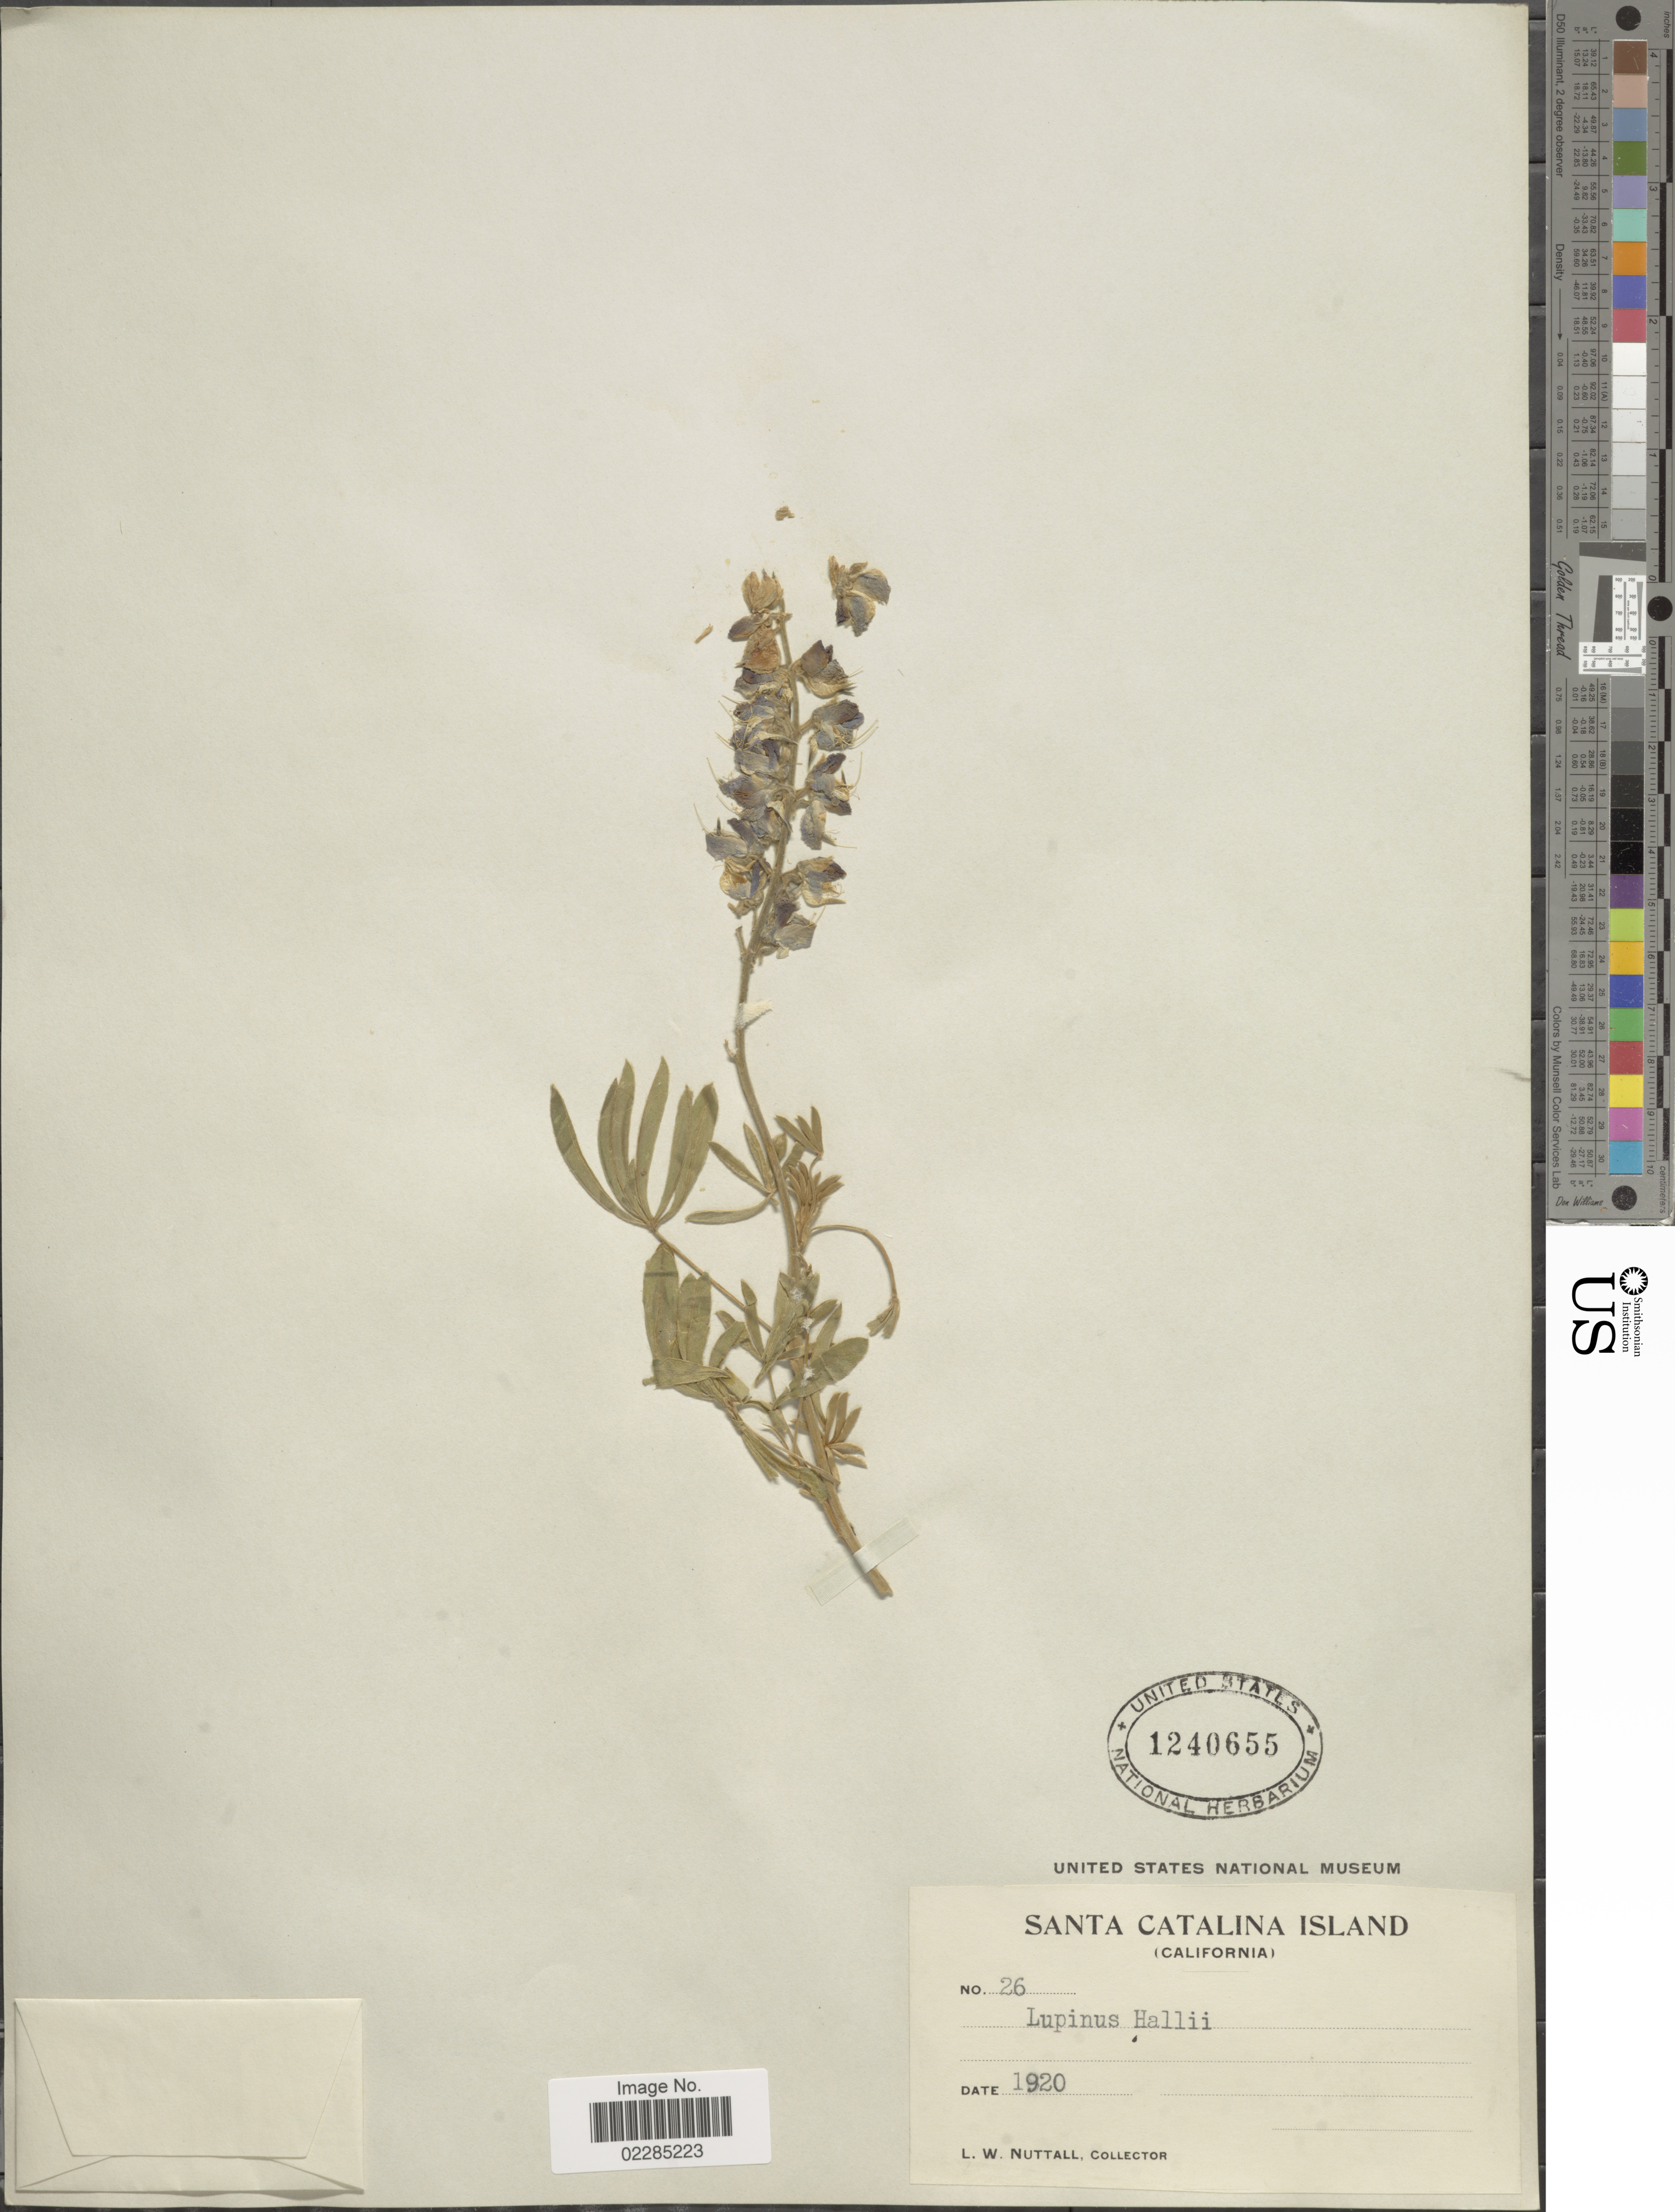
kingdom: Plantae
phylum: Tracheophyta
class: Magnoliopsida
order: Fabales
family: Fabaceae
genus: Lupinus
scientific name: Lupinus excubitus var. hallii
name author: (Abrams) C.P. Sm.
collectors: L. W. Nuttall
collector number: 26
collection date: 1920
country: United States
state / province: California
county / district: Los Angeles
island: Santa Catalina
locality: Santa Catalina Island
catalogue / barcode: US 1240655